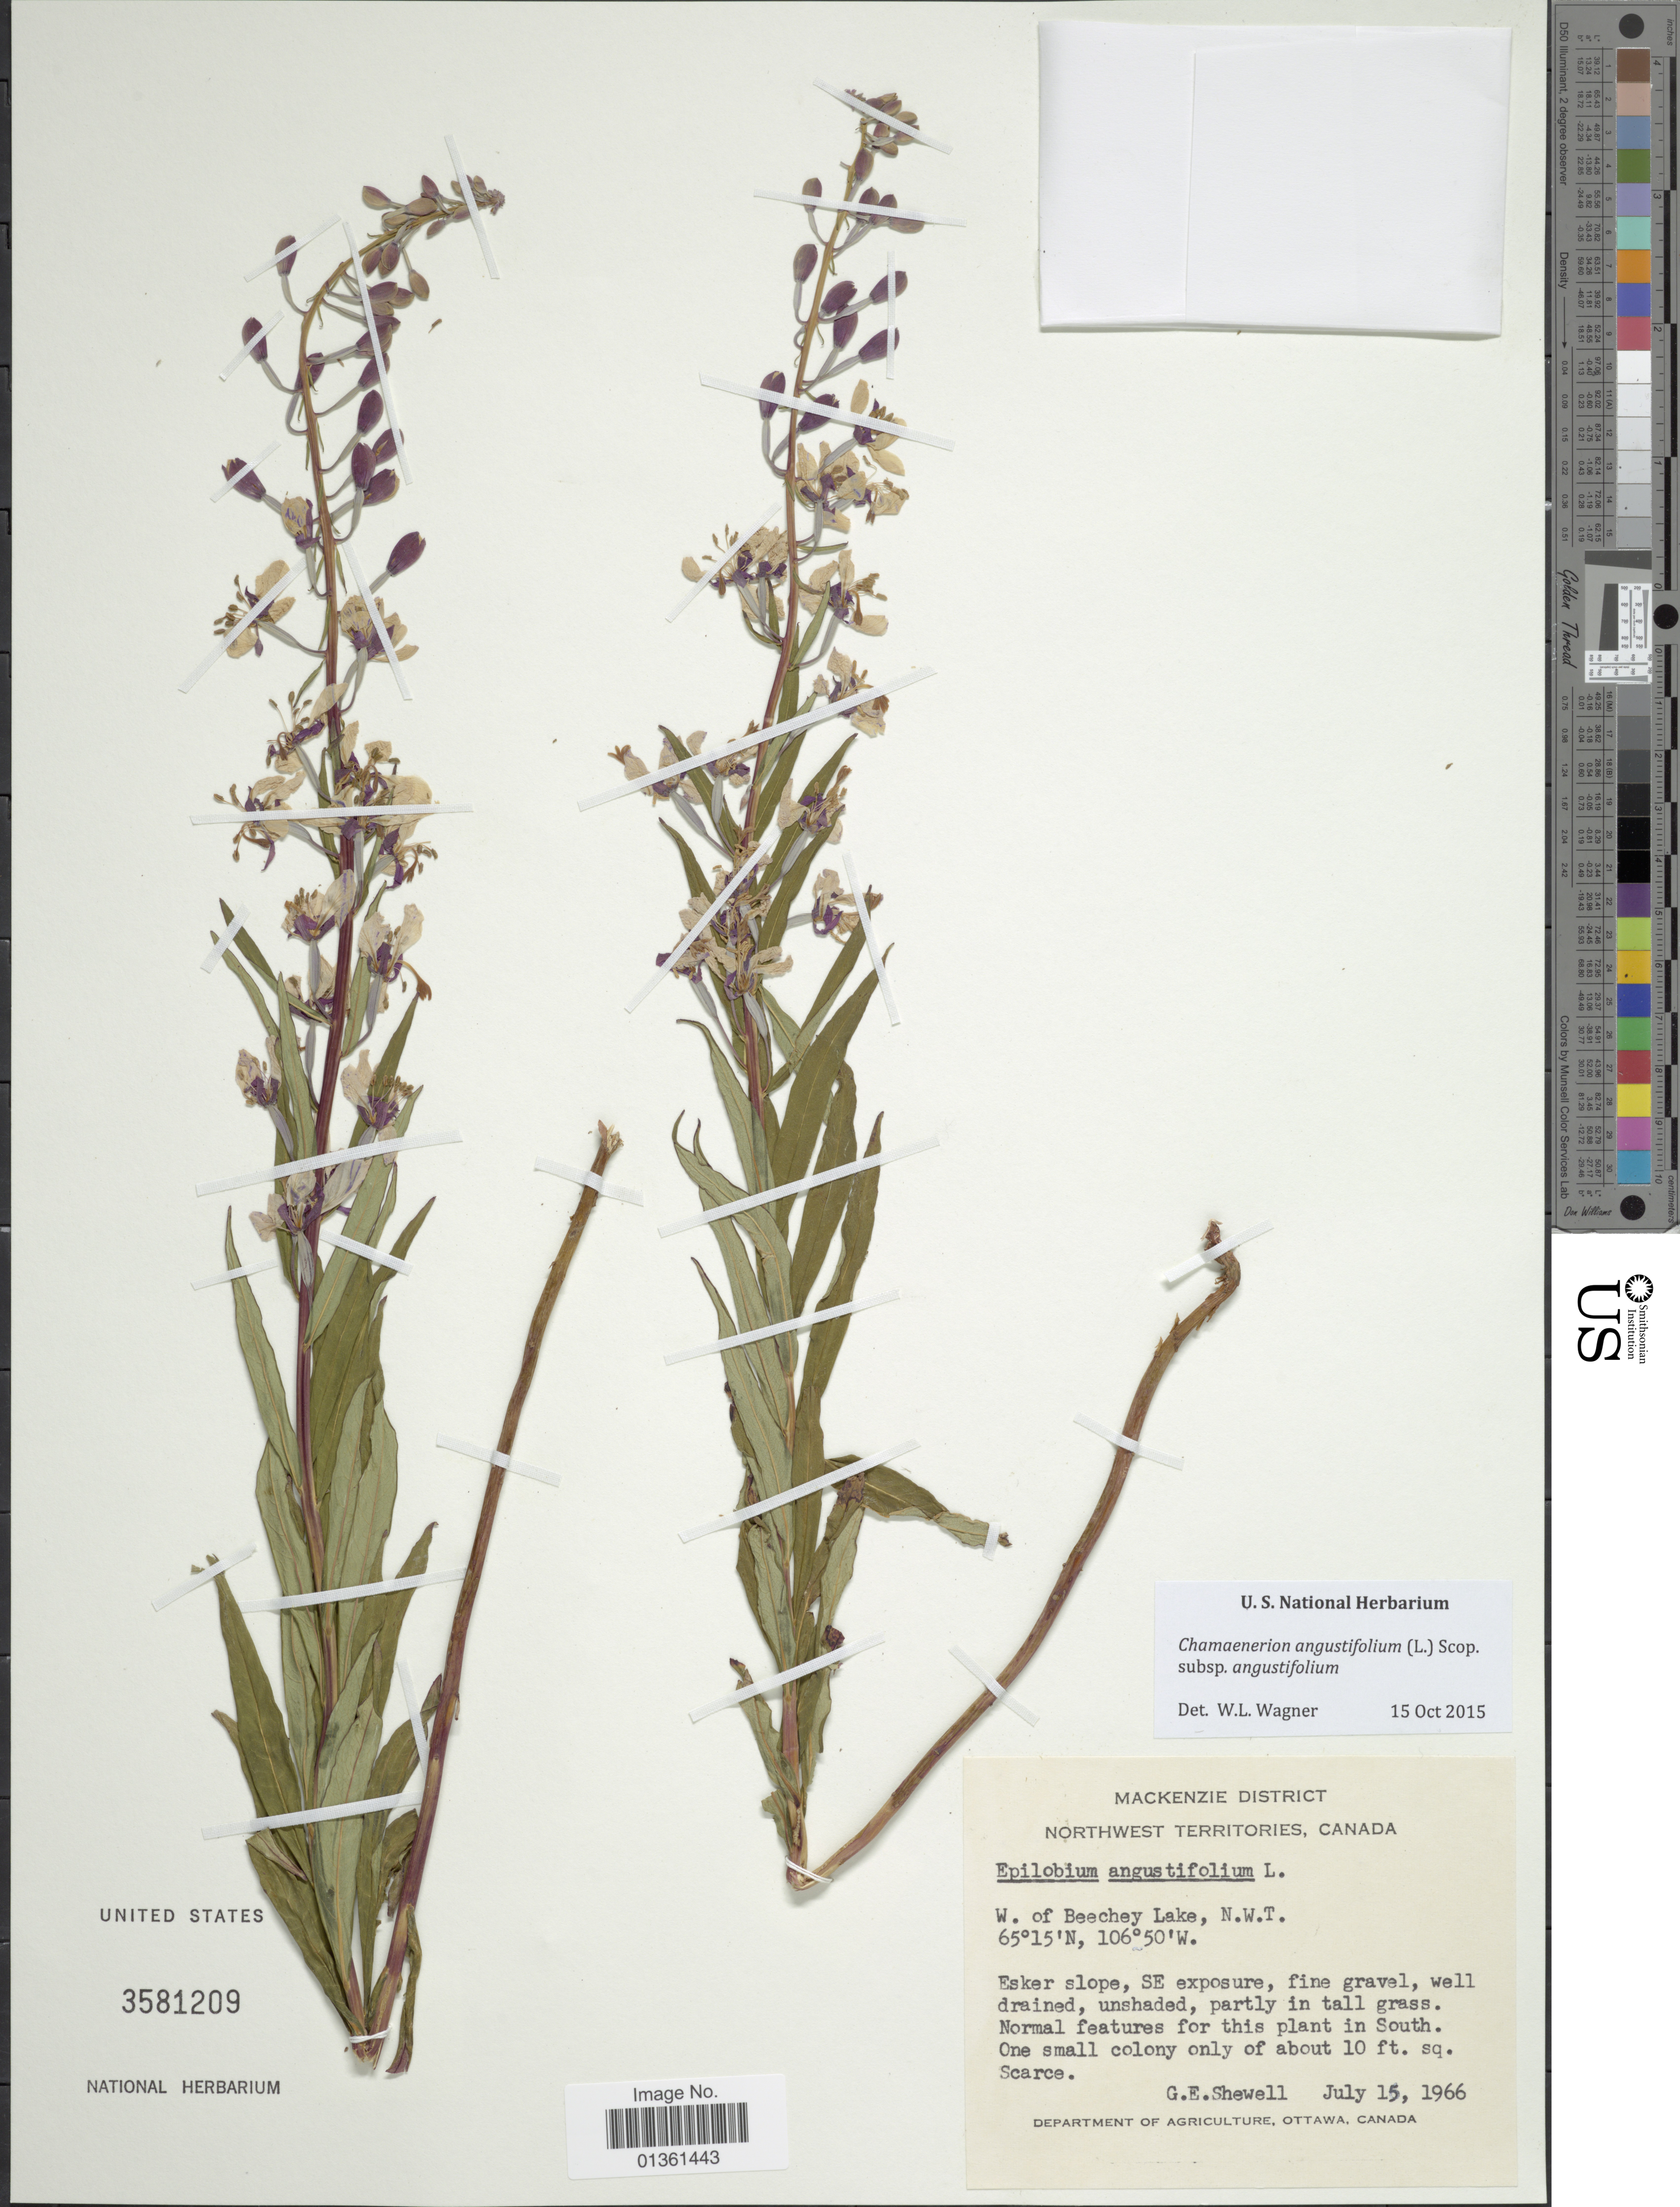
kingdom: Plantae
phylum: Tracheophyta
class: Magnoliopsida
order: Myrtales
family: Onagraceae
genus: Chamaenerion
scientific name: Chamaenerion angustifolium subsp. angustifolium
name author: (L.) Scop.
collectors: G. Shewell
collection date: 1966-07-15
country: Canada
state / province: Northwest Territories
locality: Mackenzie District. W. of Beechey Lake.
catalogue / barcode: US 3581209